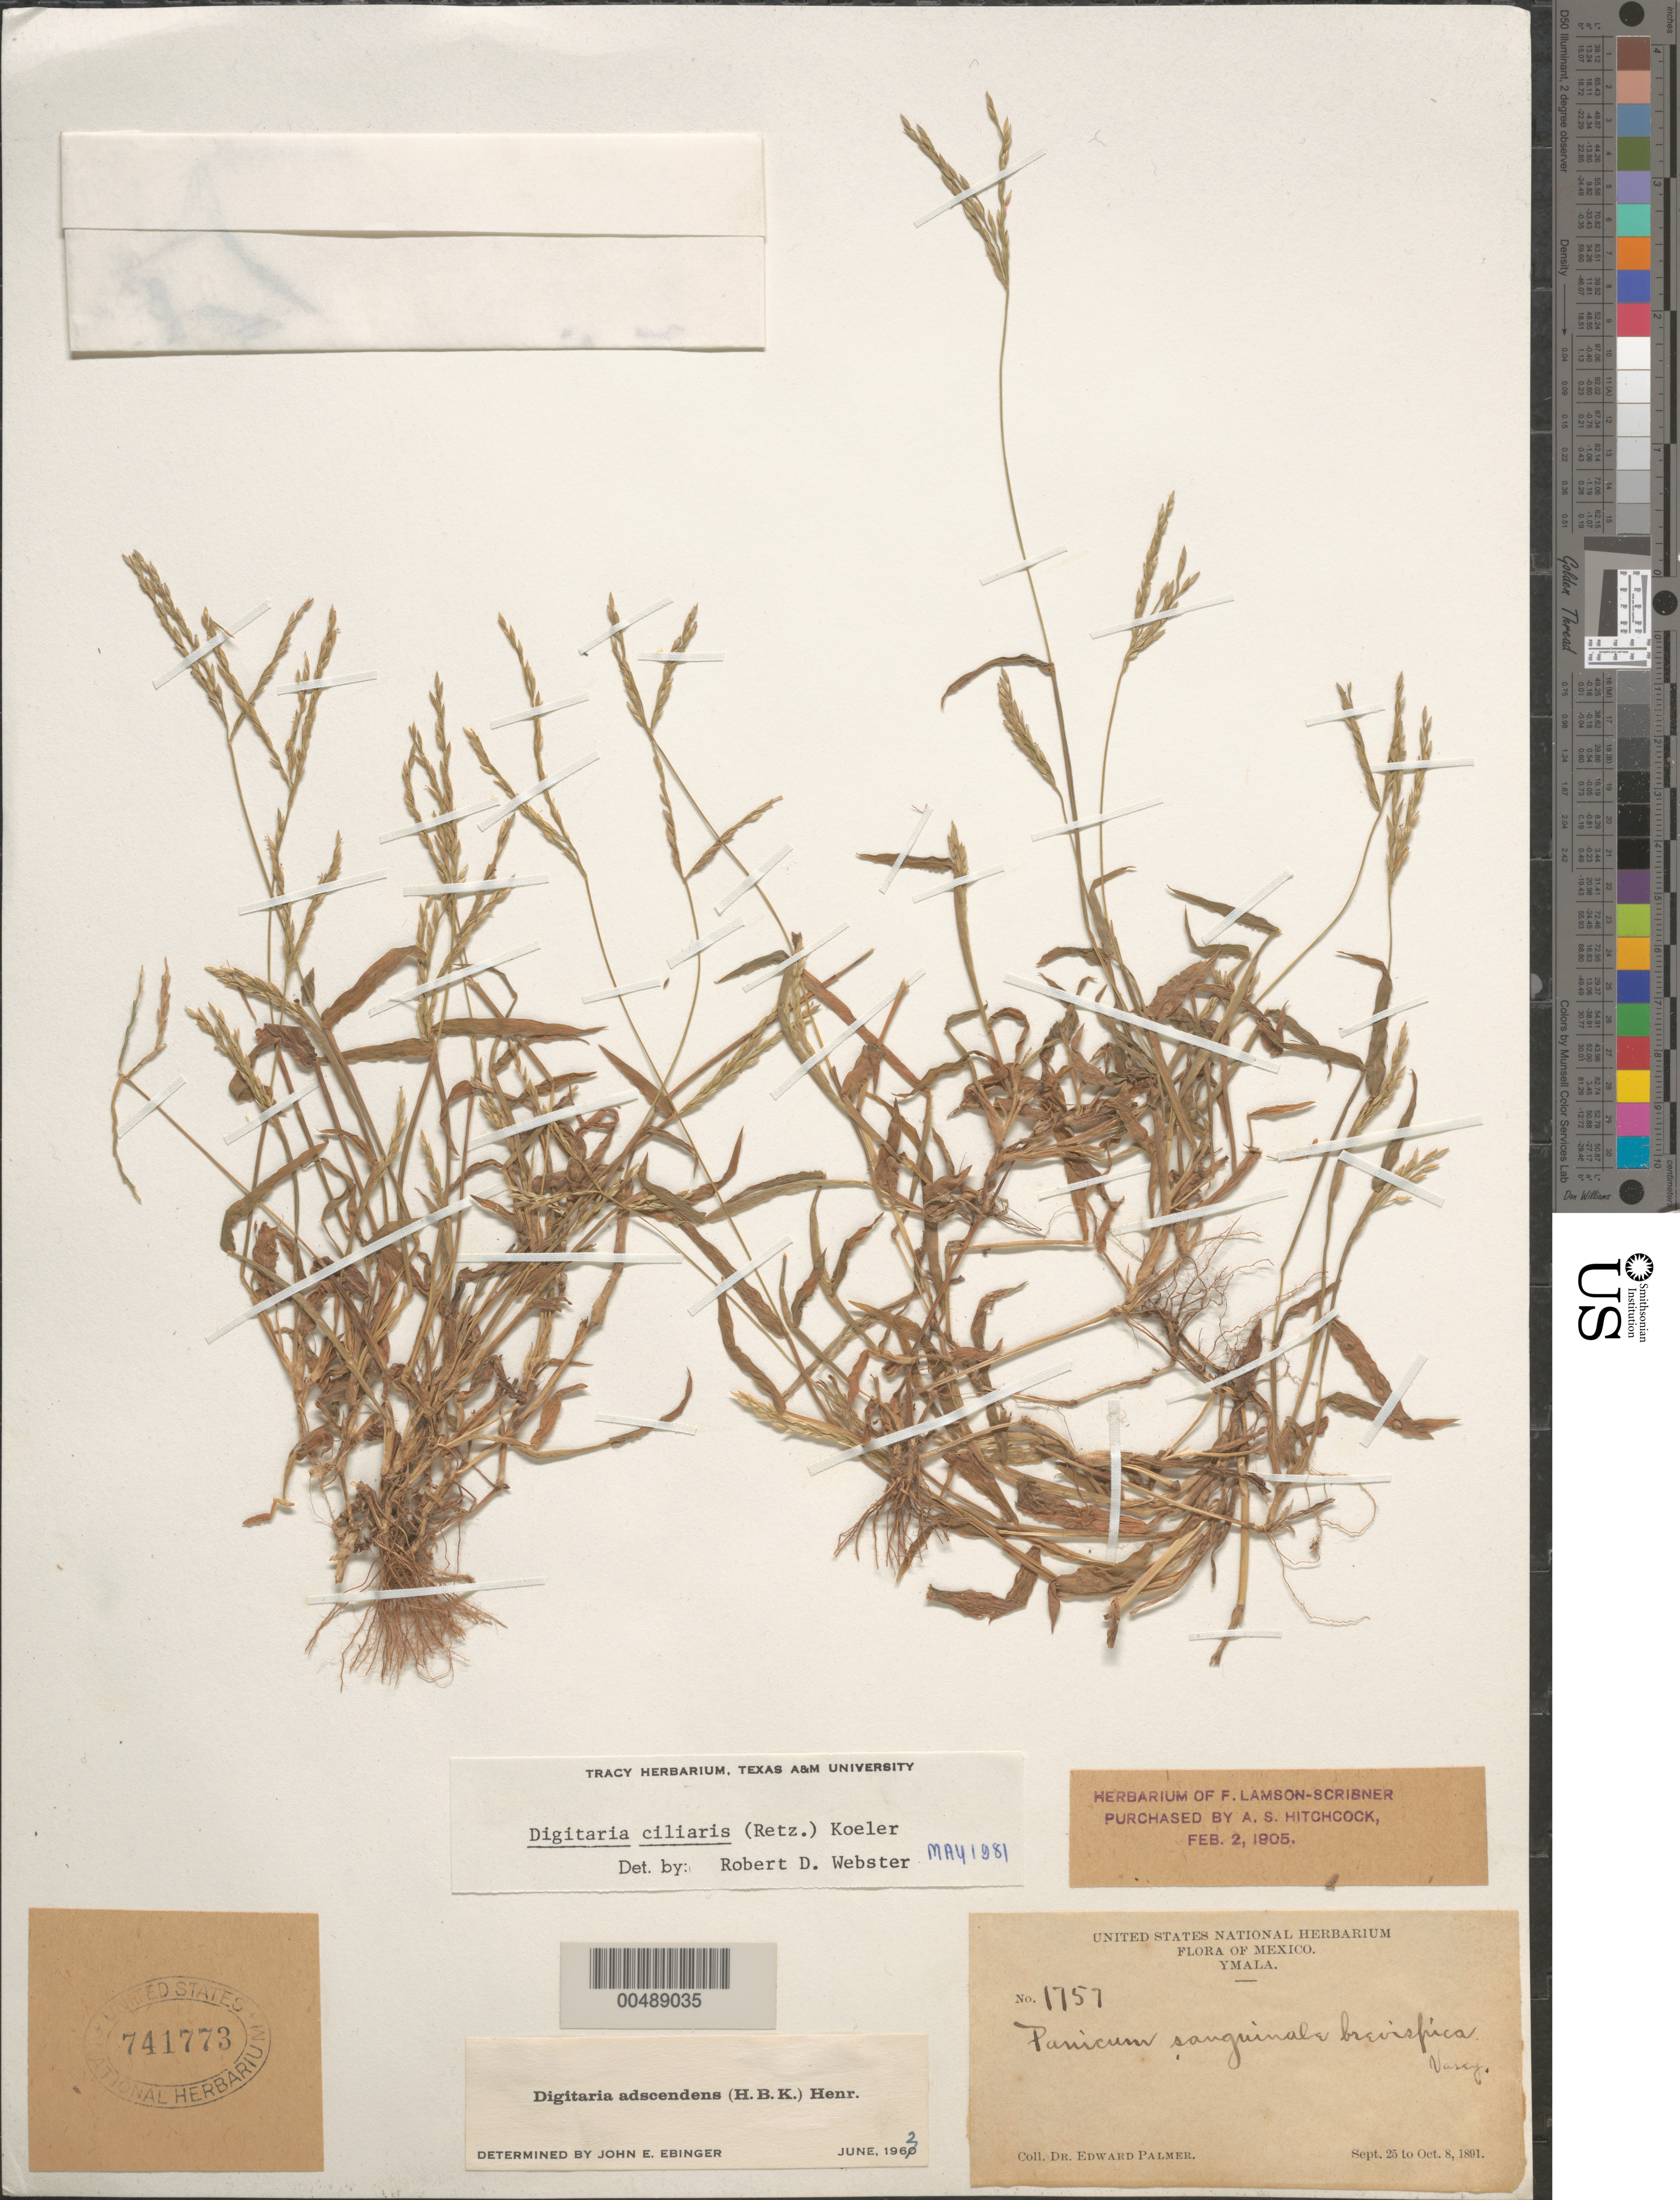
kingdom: Plantae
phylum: Tracheophyta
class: Liliopsida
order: Poales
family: Poaceae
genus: Digitaria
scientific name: Digitaria ciliaris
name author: (Retz.) Koeler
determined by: Webster, Robert D.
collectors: E. Palmer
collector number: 1757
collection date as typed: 25 Sep 1891 to 8 Oct 1891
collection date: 1891-09-25/1891-10-08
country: Mexico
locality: Ymala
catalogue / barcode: US 741773